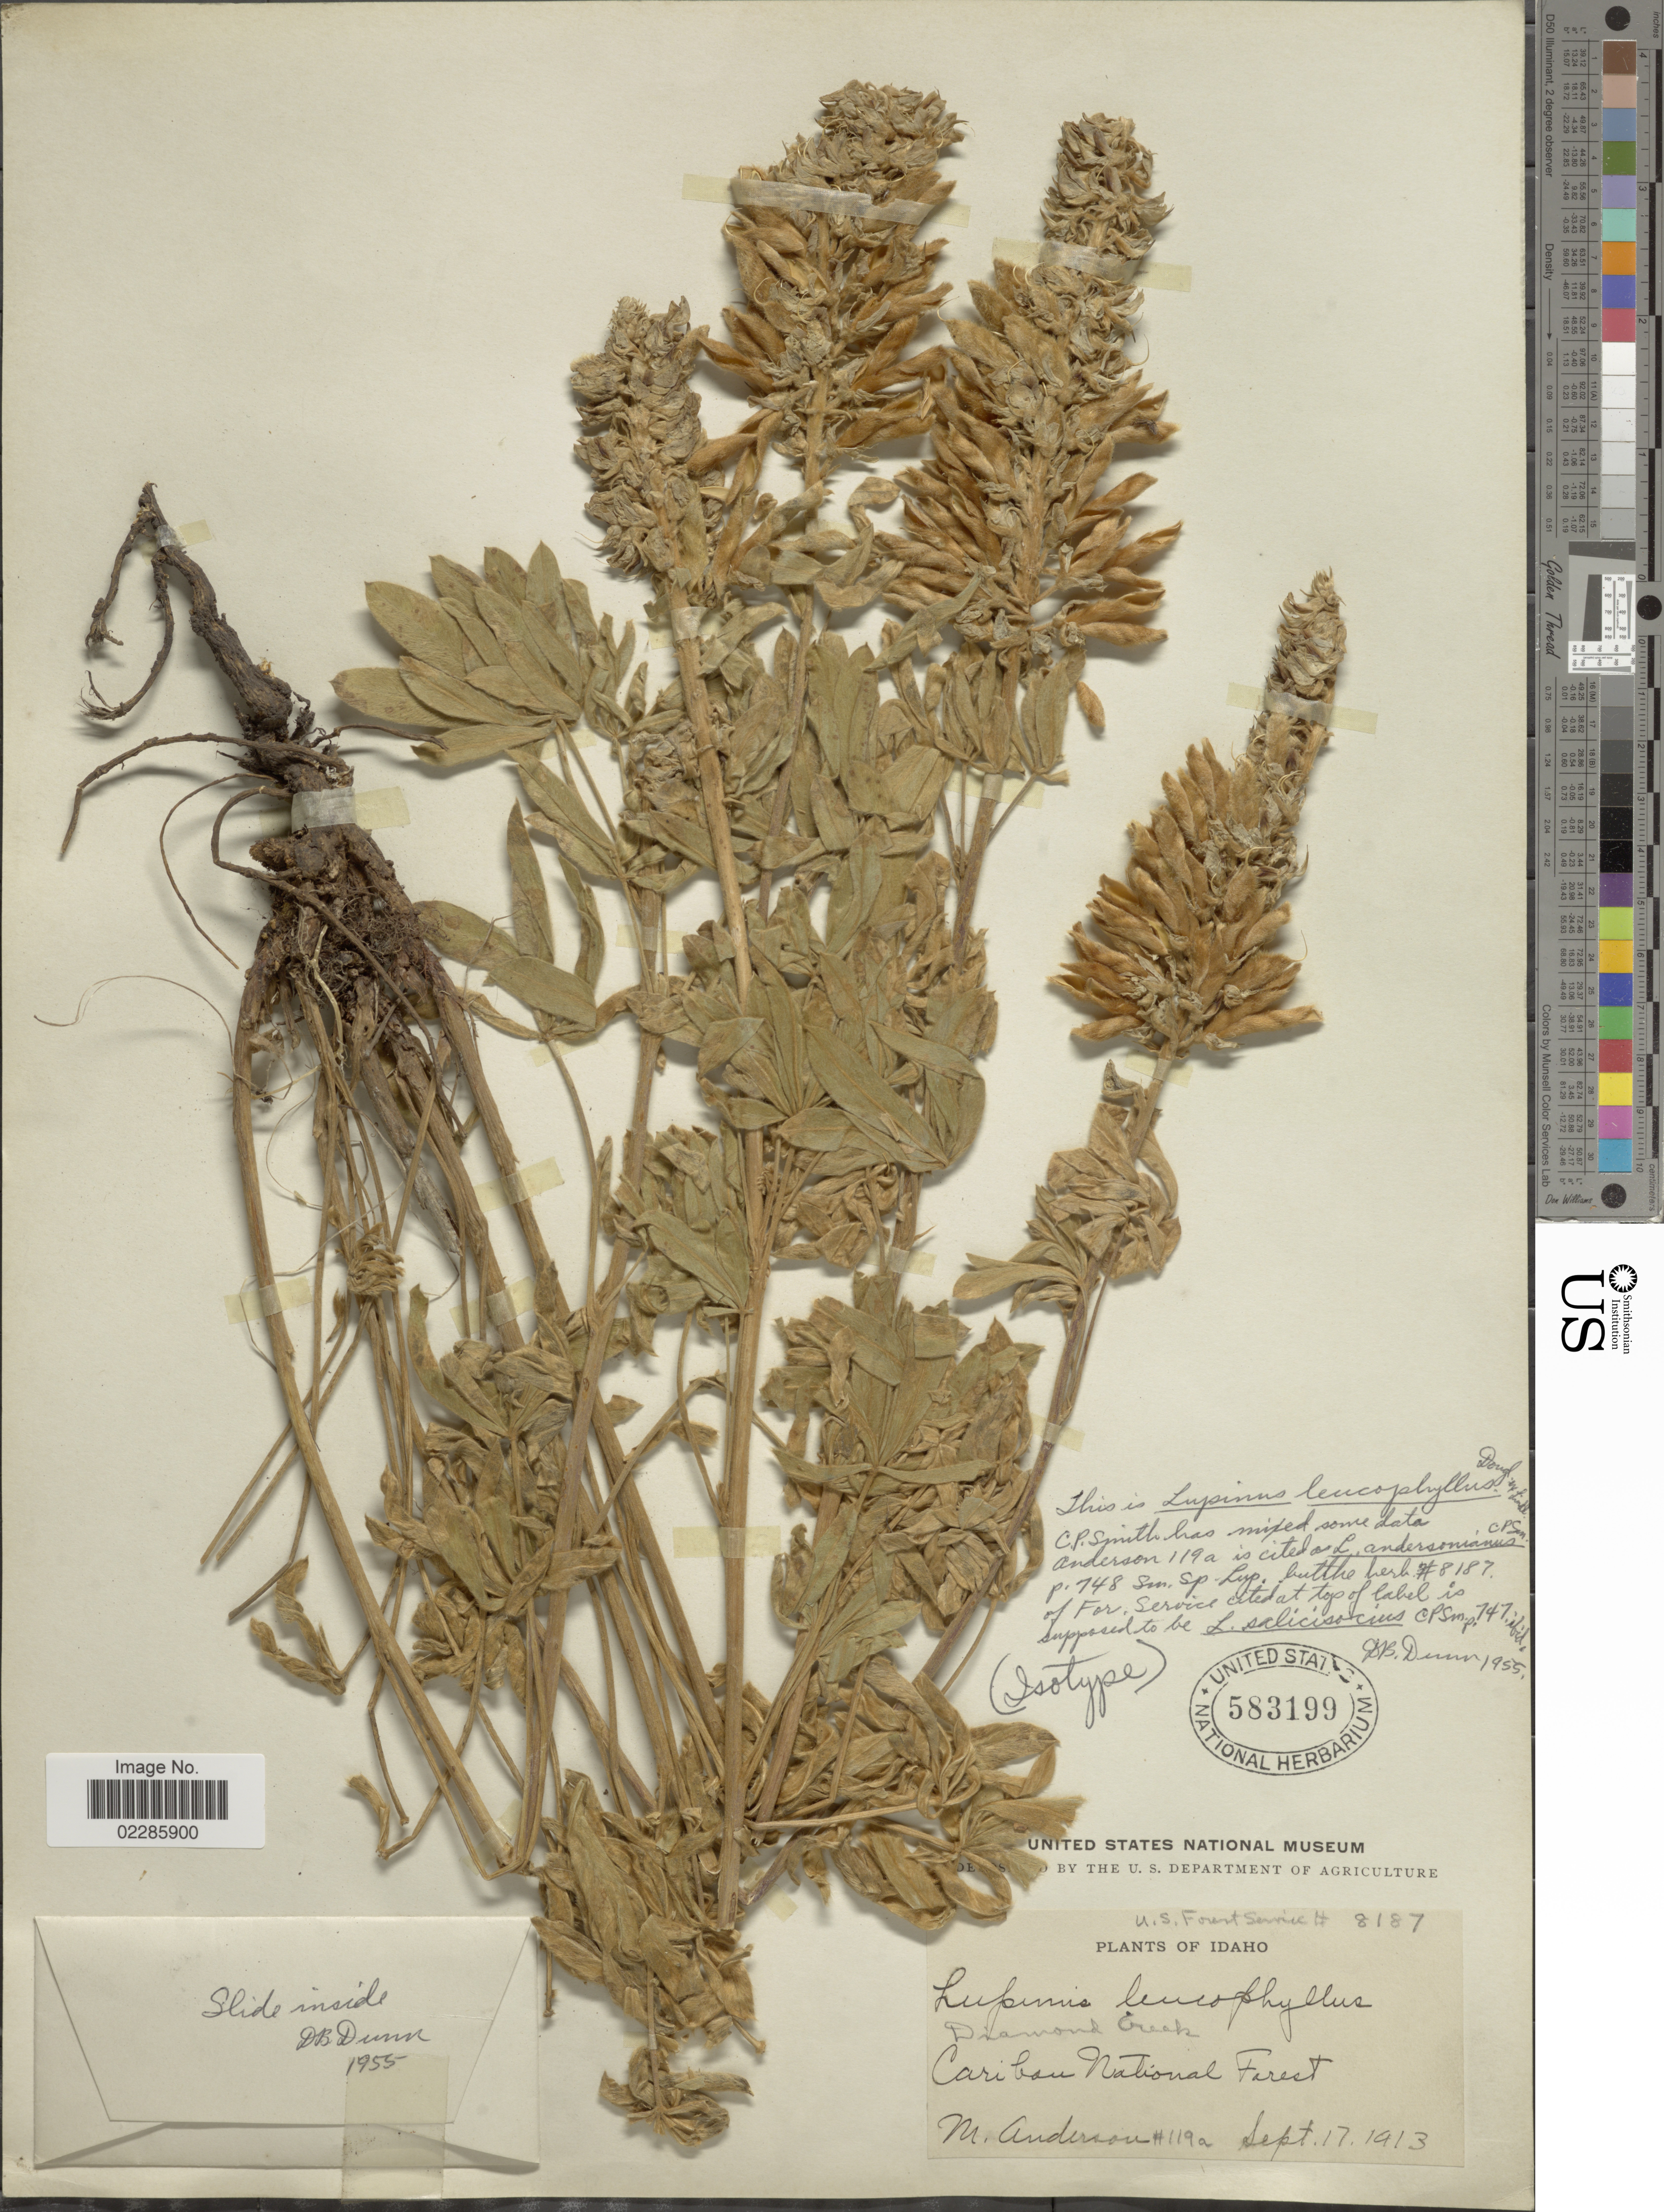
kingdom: Plantae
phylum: Tracheophyta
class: Magnoliopsida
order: Fabales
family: Fabaceae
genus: Lupinus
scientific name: Lupinus leucophyllus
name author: Douglas ex Lindl.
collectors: M. Anderson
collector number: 119a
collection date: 1913-09-17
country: United States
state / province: Idaho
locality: Diamond Creek, Caribou National Forest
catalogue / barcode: US 583199